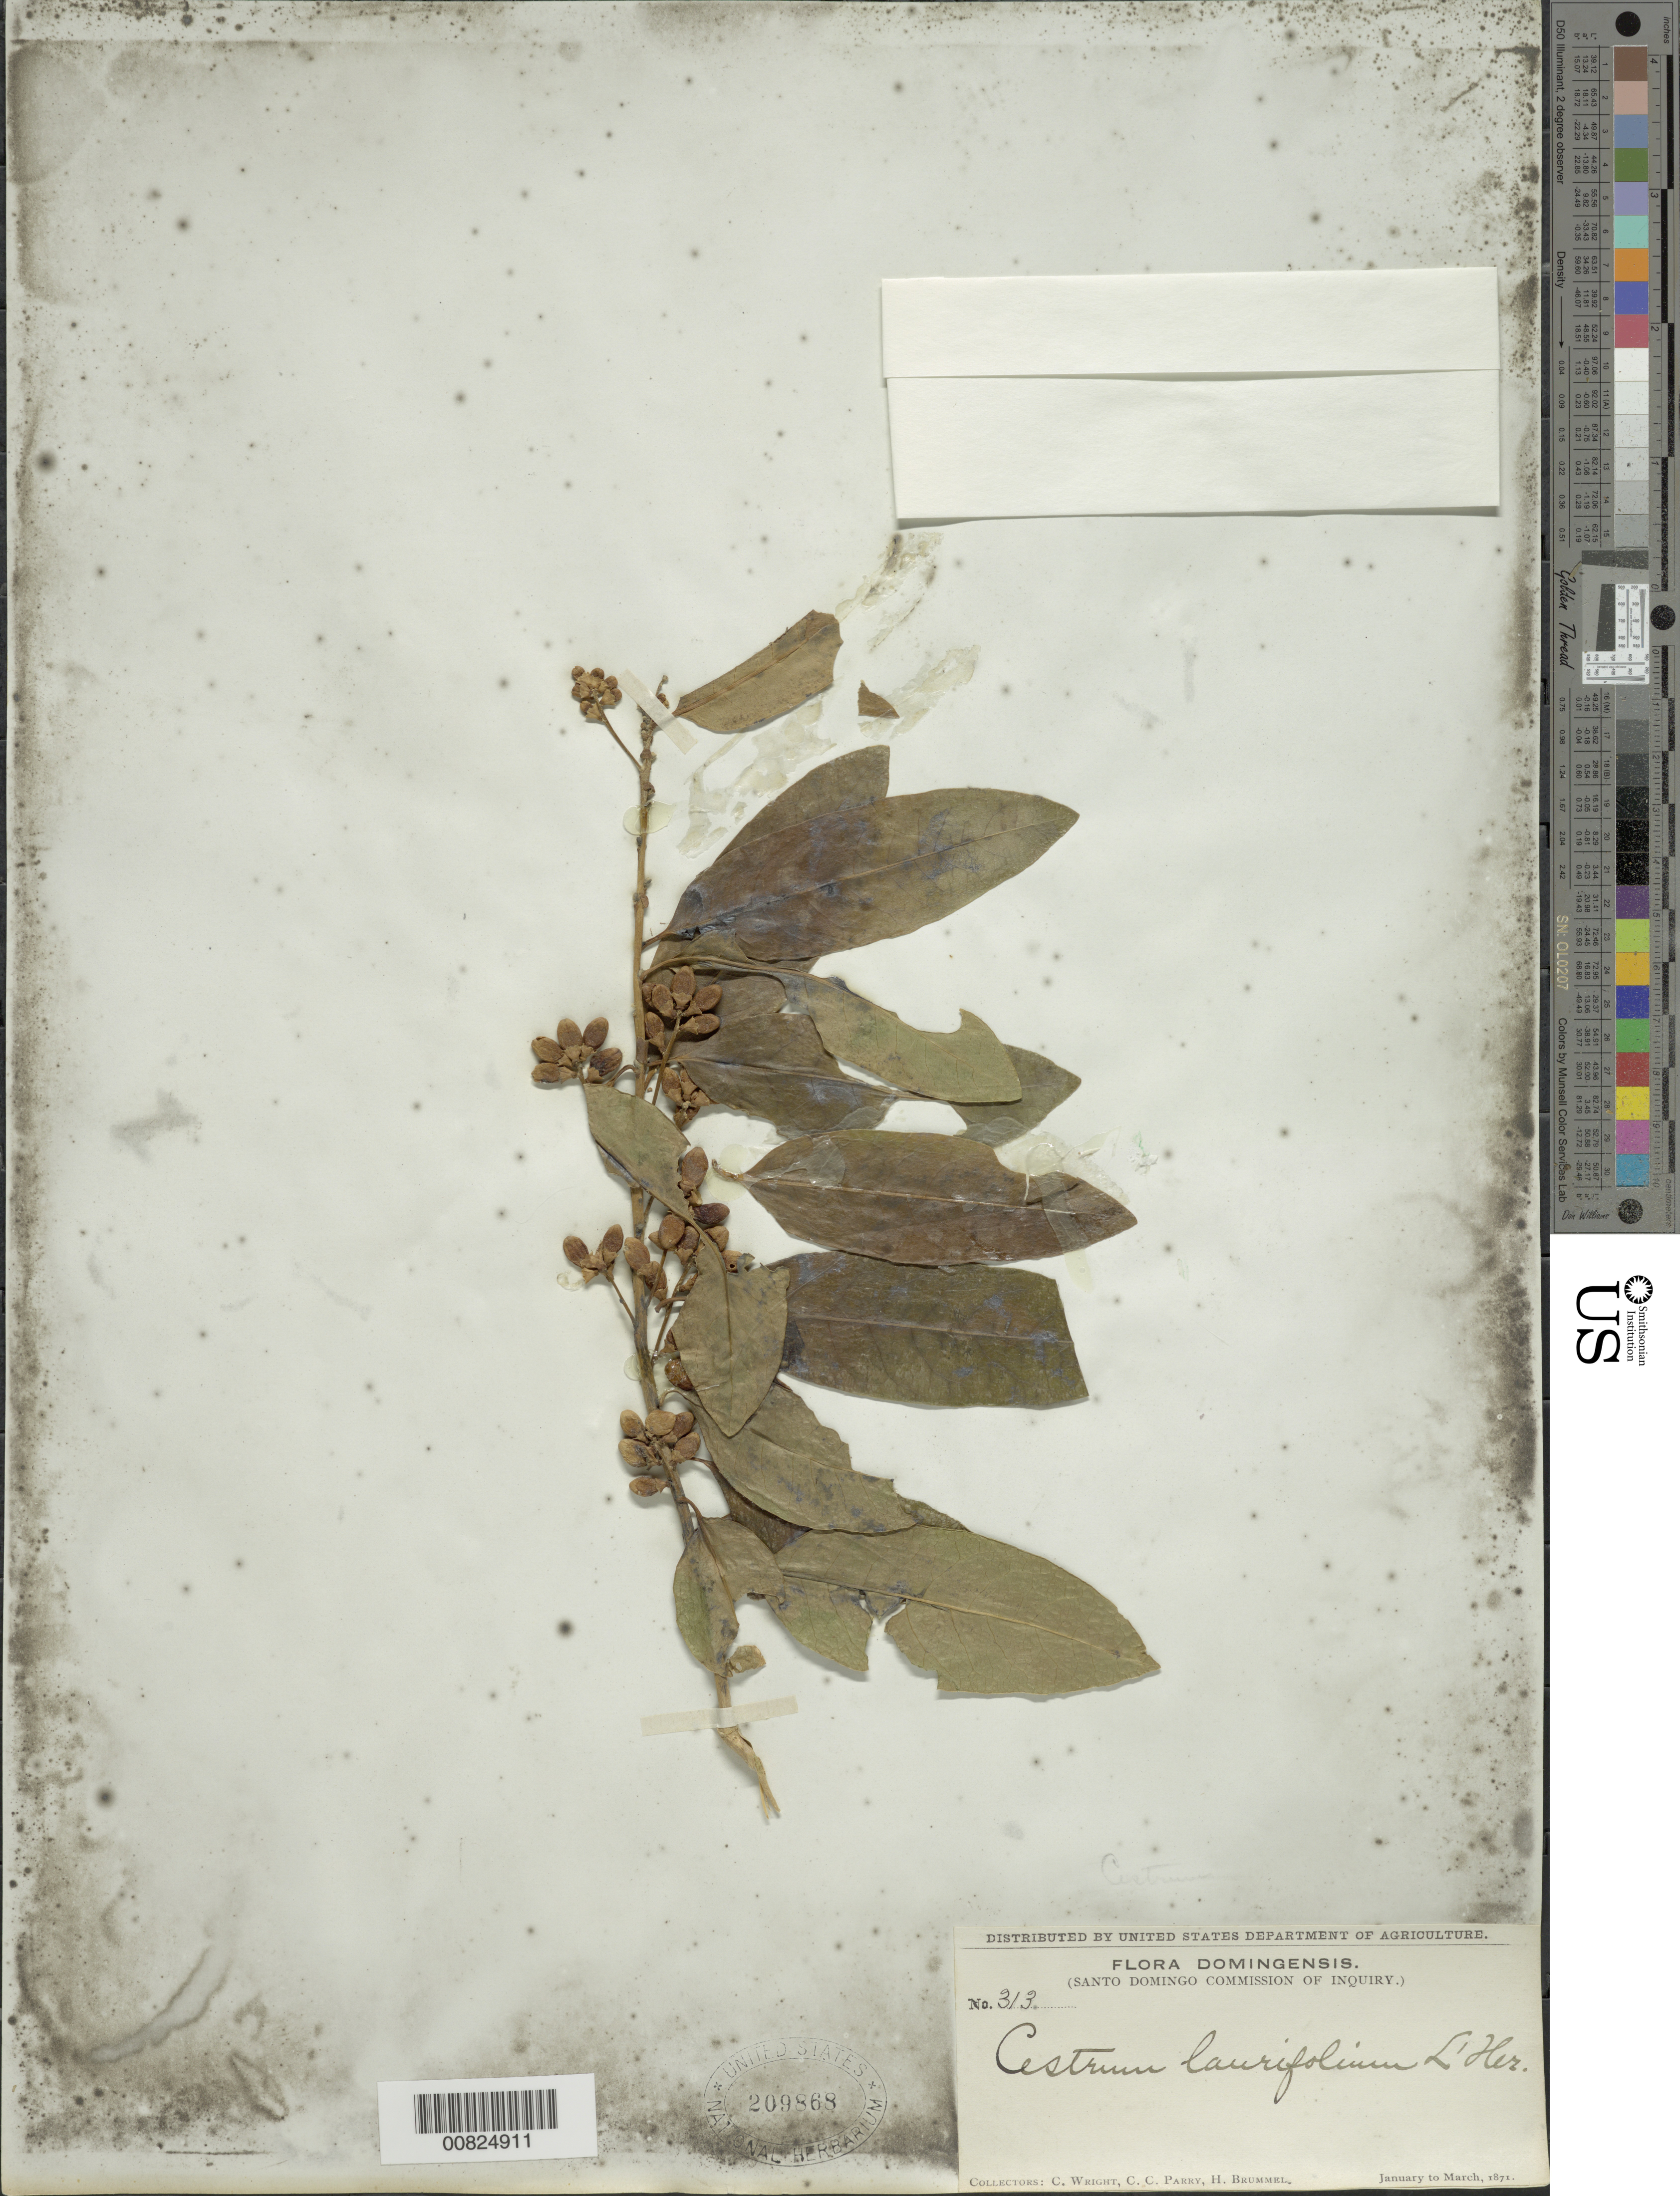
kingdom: Plantae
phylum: Tracheophyta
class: Magnoliopsida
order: Solanales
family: Solanaceae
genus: Cestrum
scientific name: Cestrum laurifolium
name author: L'Hér.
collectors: C. Wright, C. C. Parry & H. Brummel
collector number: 313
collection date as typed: Jan 1871 to -- Mar 1871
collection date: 1871-01/1871-03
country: Dominican Republic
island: Hispaniola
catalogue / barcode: US 209868